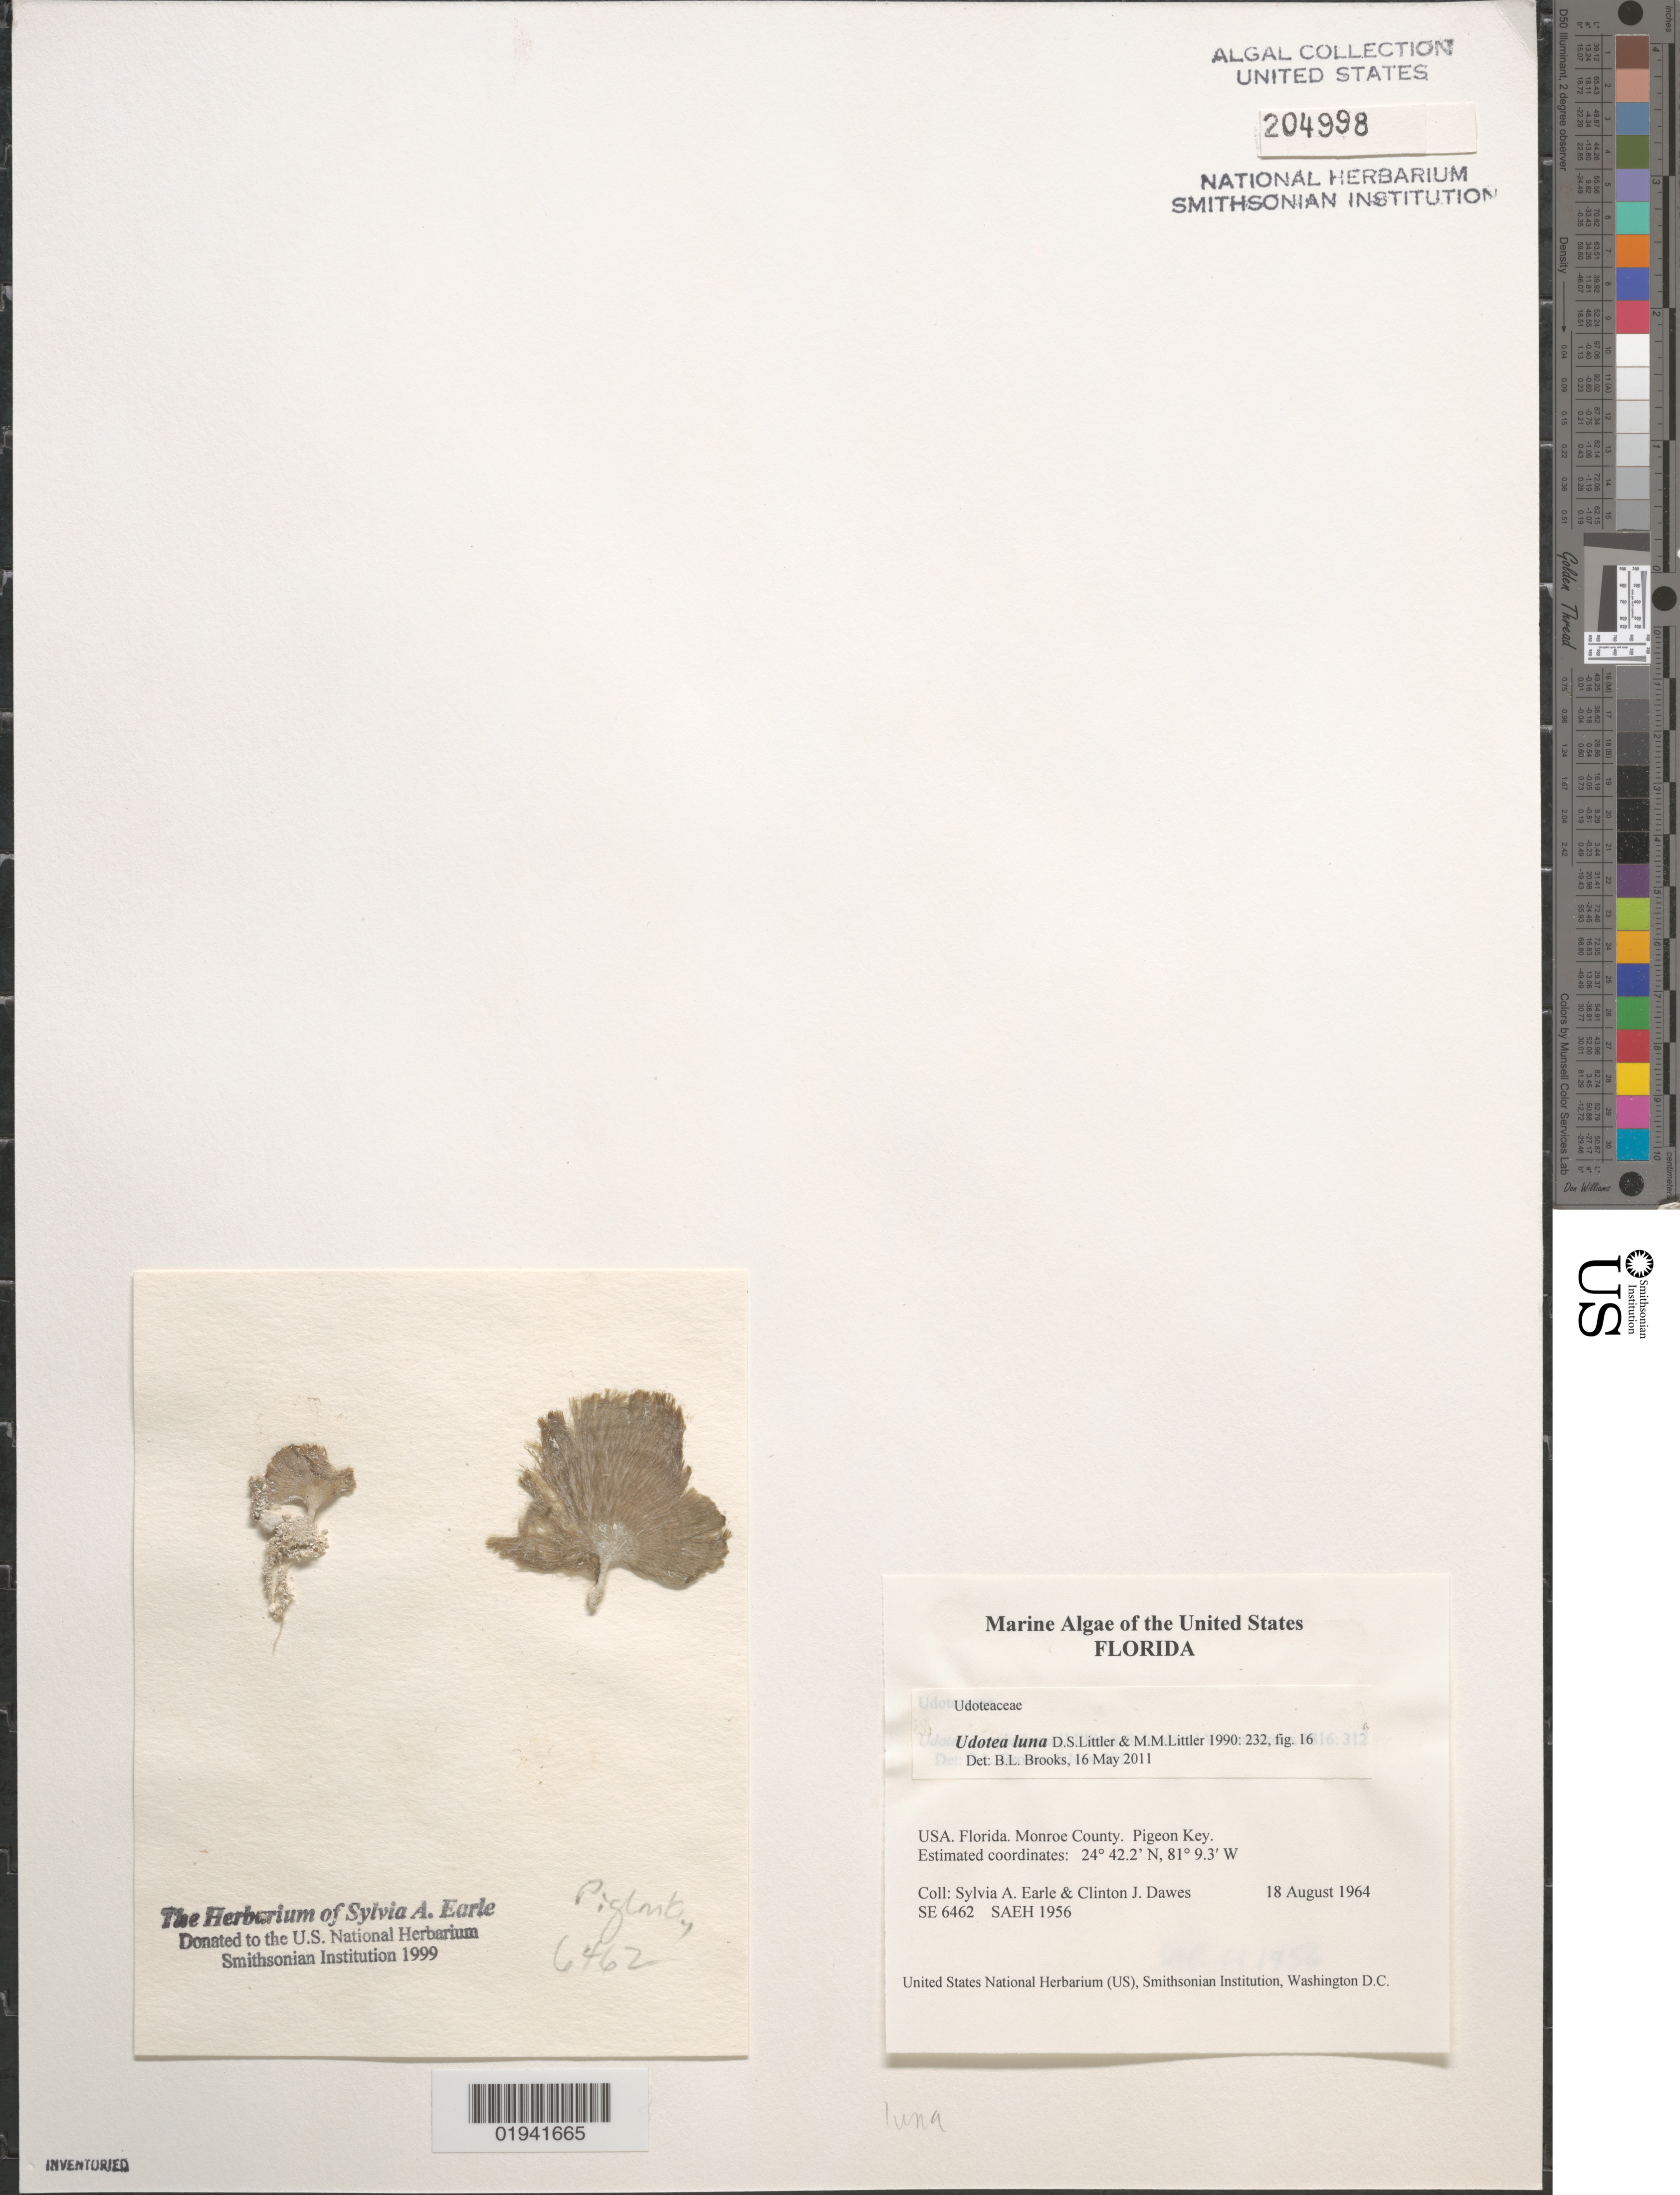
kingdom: Plantae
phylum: Chlorophyta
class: Ulvophyceae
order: Bryopsidales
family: Udoteaceae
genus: Udotea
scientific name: Udotea luna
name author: D.S. Littler & Littler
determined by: Brooks, B. L., (BOT), Smithsonian Institution - National Museum of Natural History (UNITED STATES)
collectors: S. A. Earle & C. Dawes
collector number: SE 6462 & SAEH 1956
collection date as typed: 18 Aug 1964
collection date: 1964-08-18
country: United States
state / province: Florida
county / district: Monroe County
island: Pigeon Key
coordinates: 24 42.2'N, 81 9.3'W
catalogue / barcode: US 204998